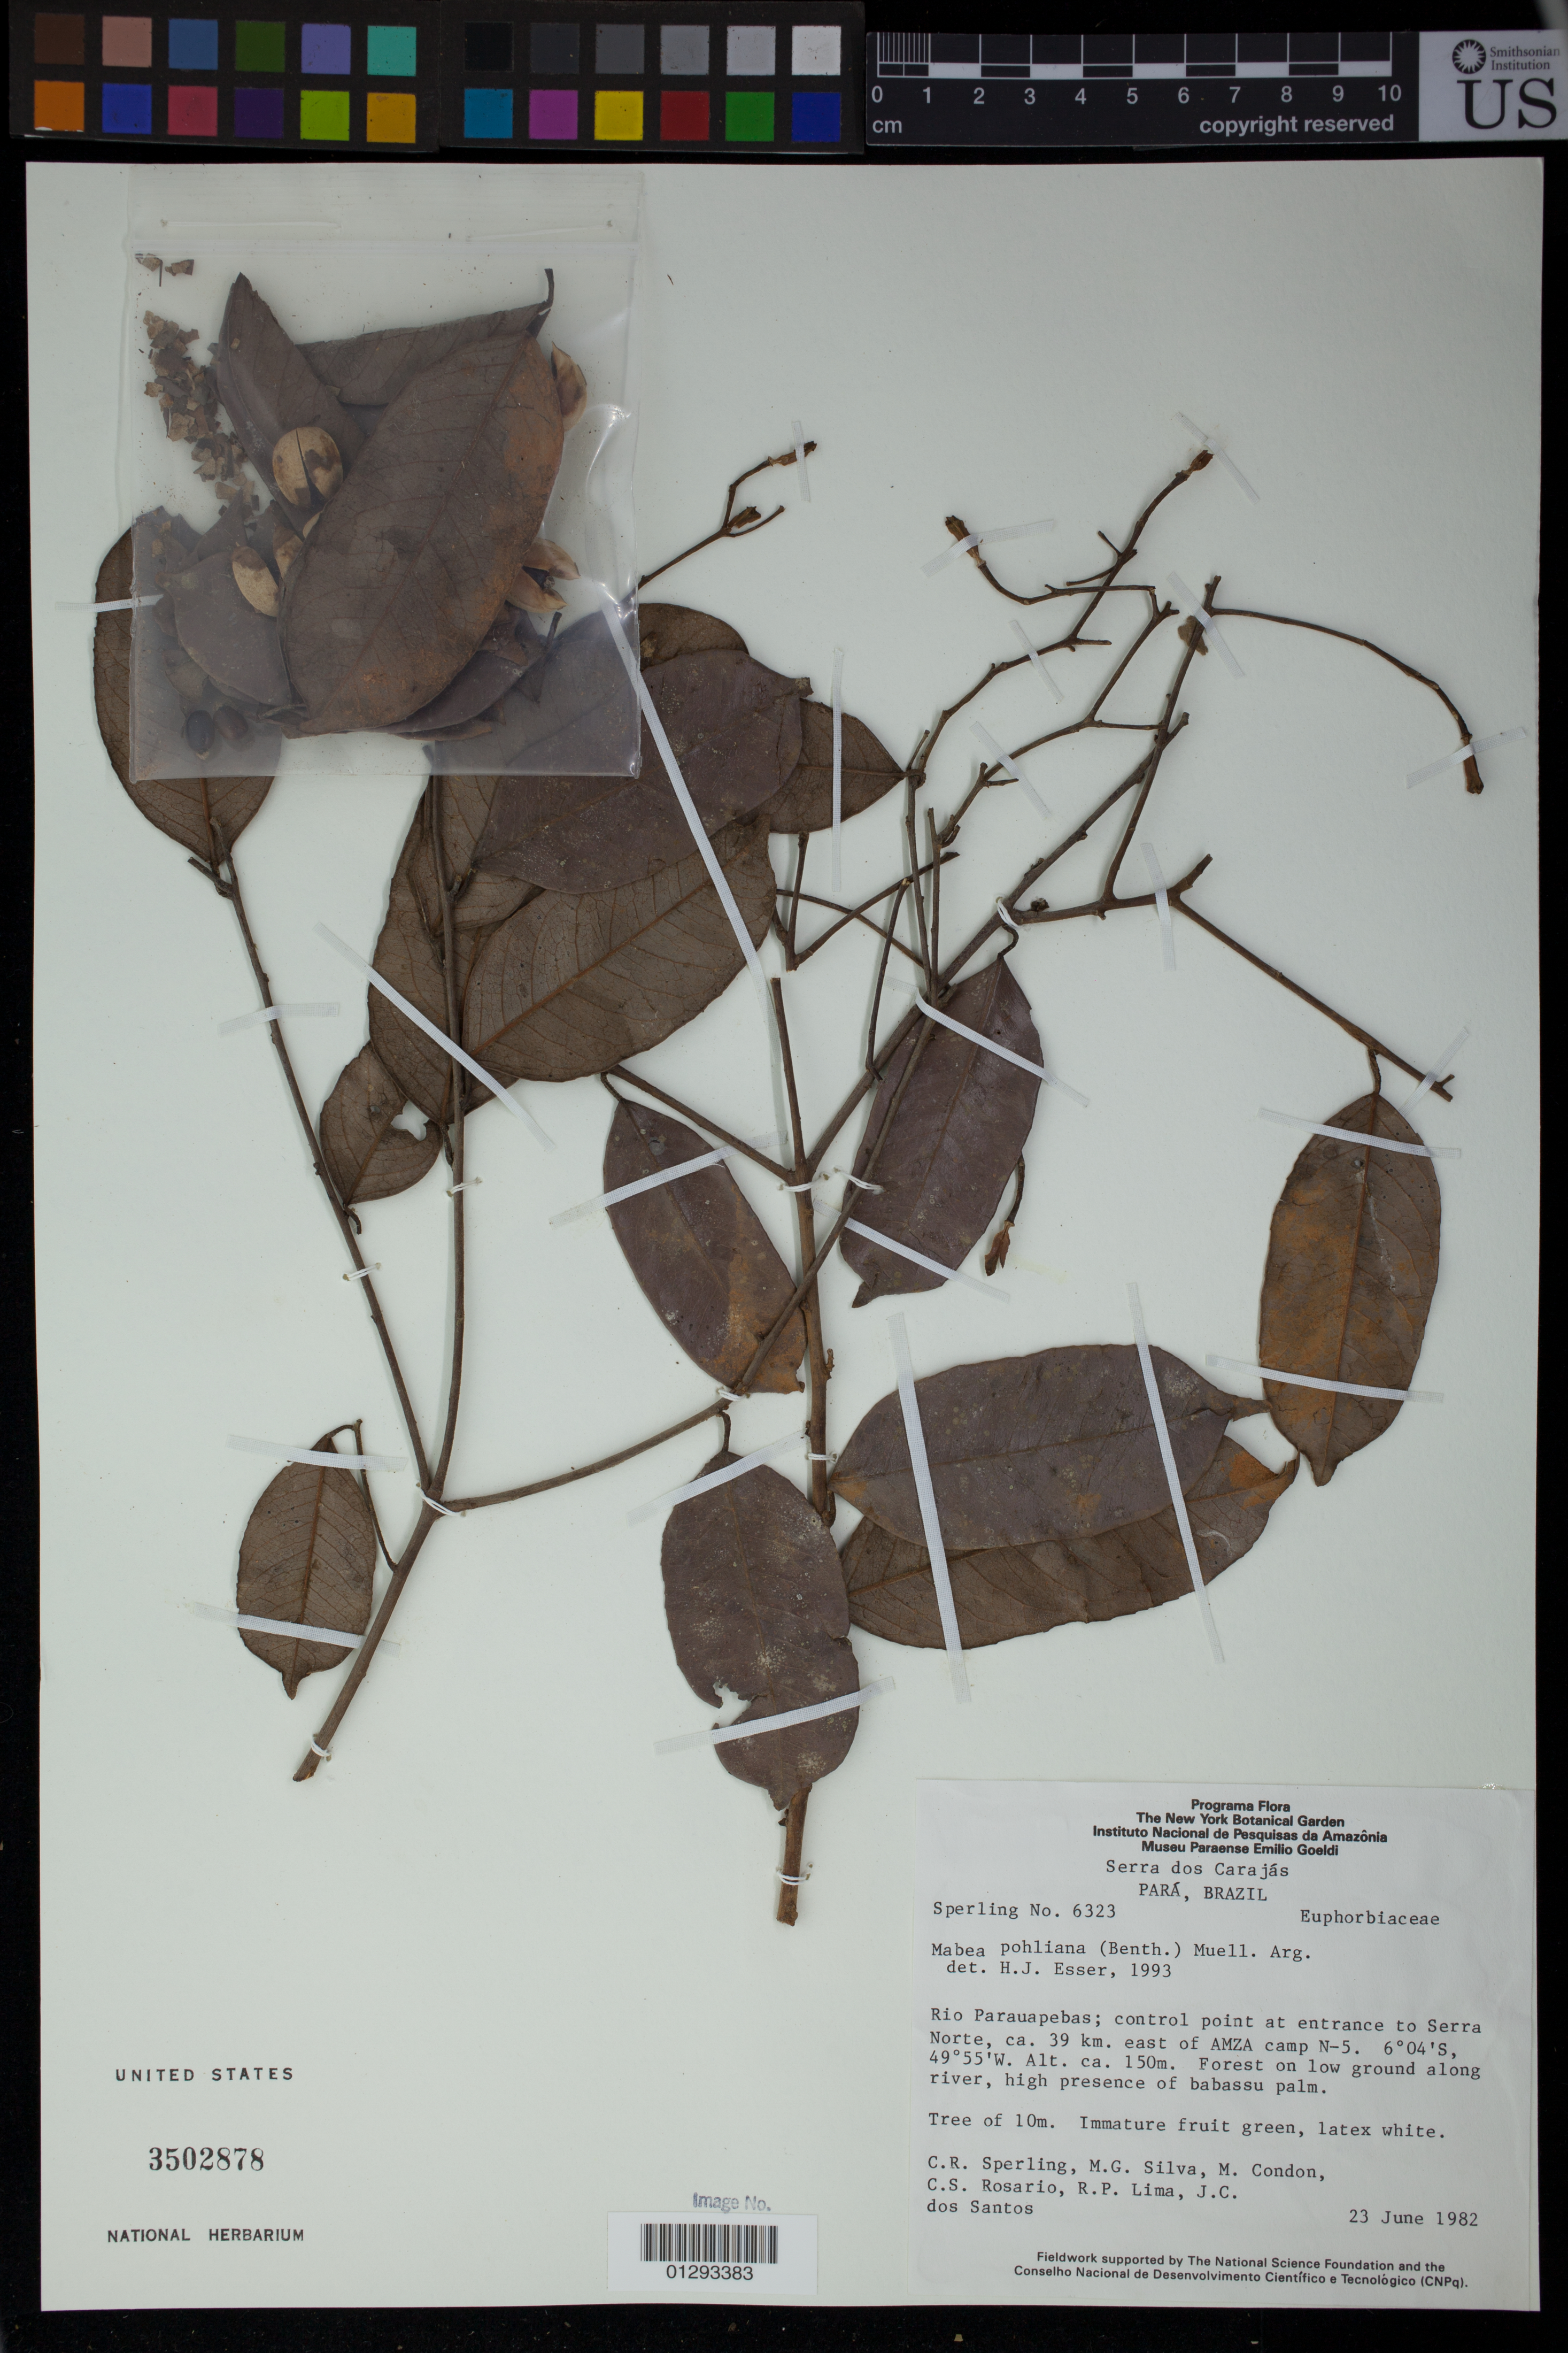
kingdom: Plantae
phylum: Tracheophyta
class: Magnoliopsida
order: Malpighiales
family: Euphorbiaceae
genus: Mabea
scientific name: Mabea pohliana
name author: (Benth.) Müll. Arg.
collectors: C. R. Sperling, M. G. Silva, M. A. Condon, C. S. Rosário, R. P. Lima & J. dos Santos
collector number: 6323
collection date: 1982-06-23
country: Brazil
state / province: Pará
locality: Rio Parauapebas; control point at entrance to Serra Norte, ca. 39 km. east of AMZA camp N-5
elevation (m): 150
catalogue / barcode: US 3502878